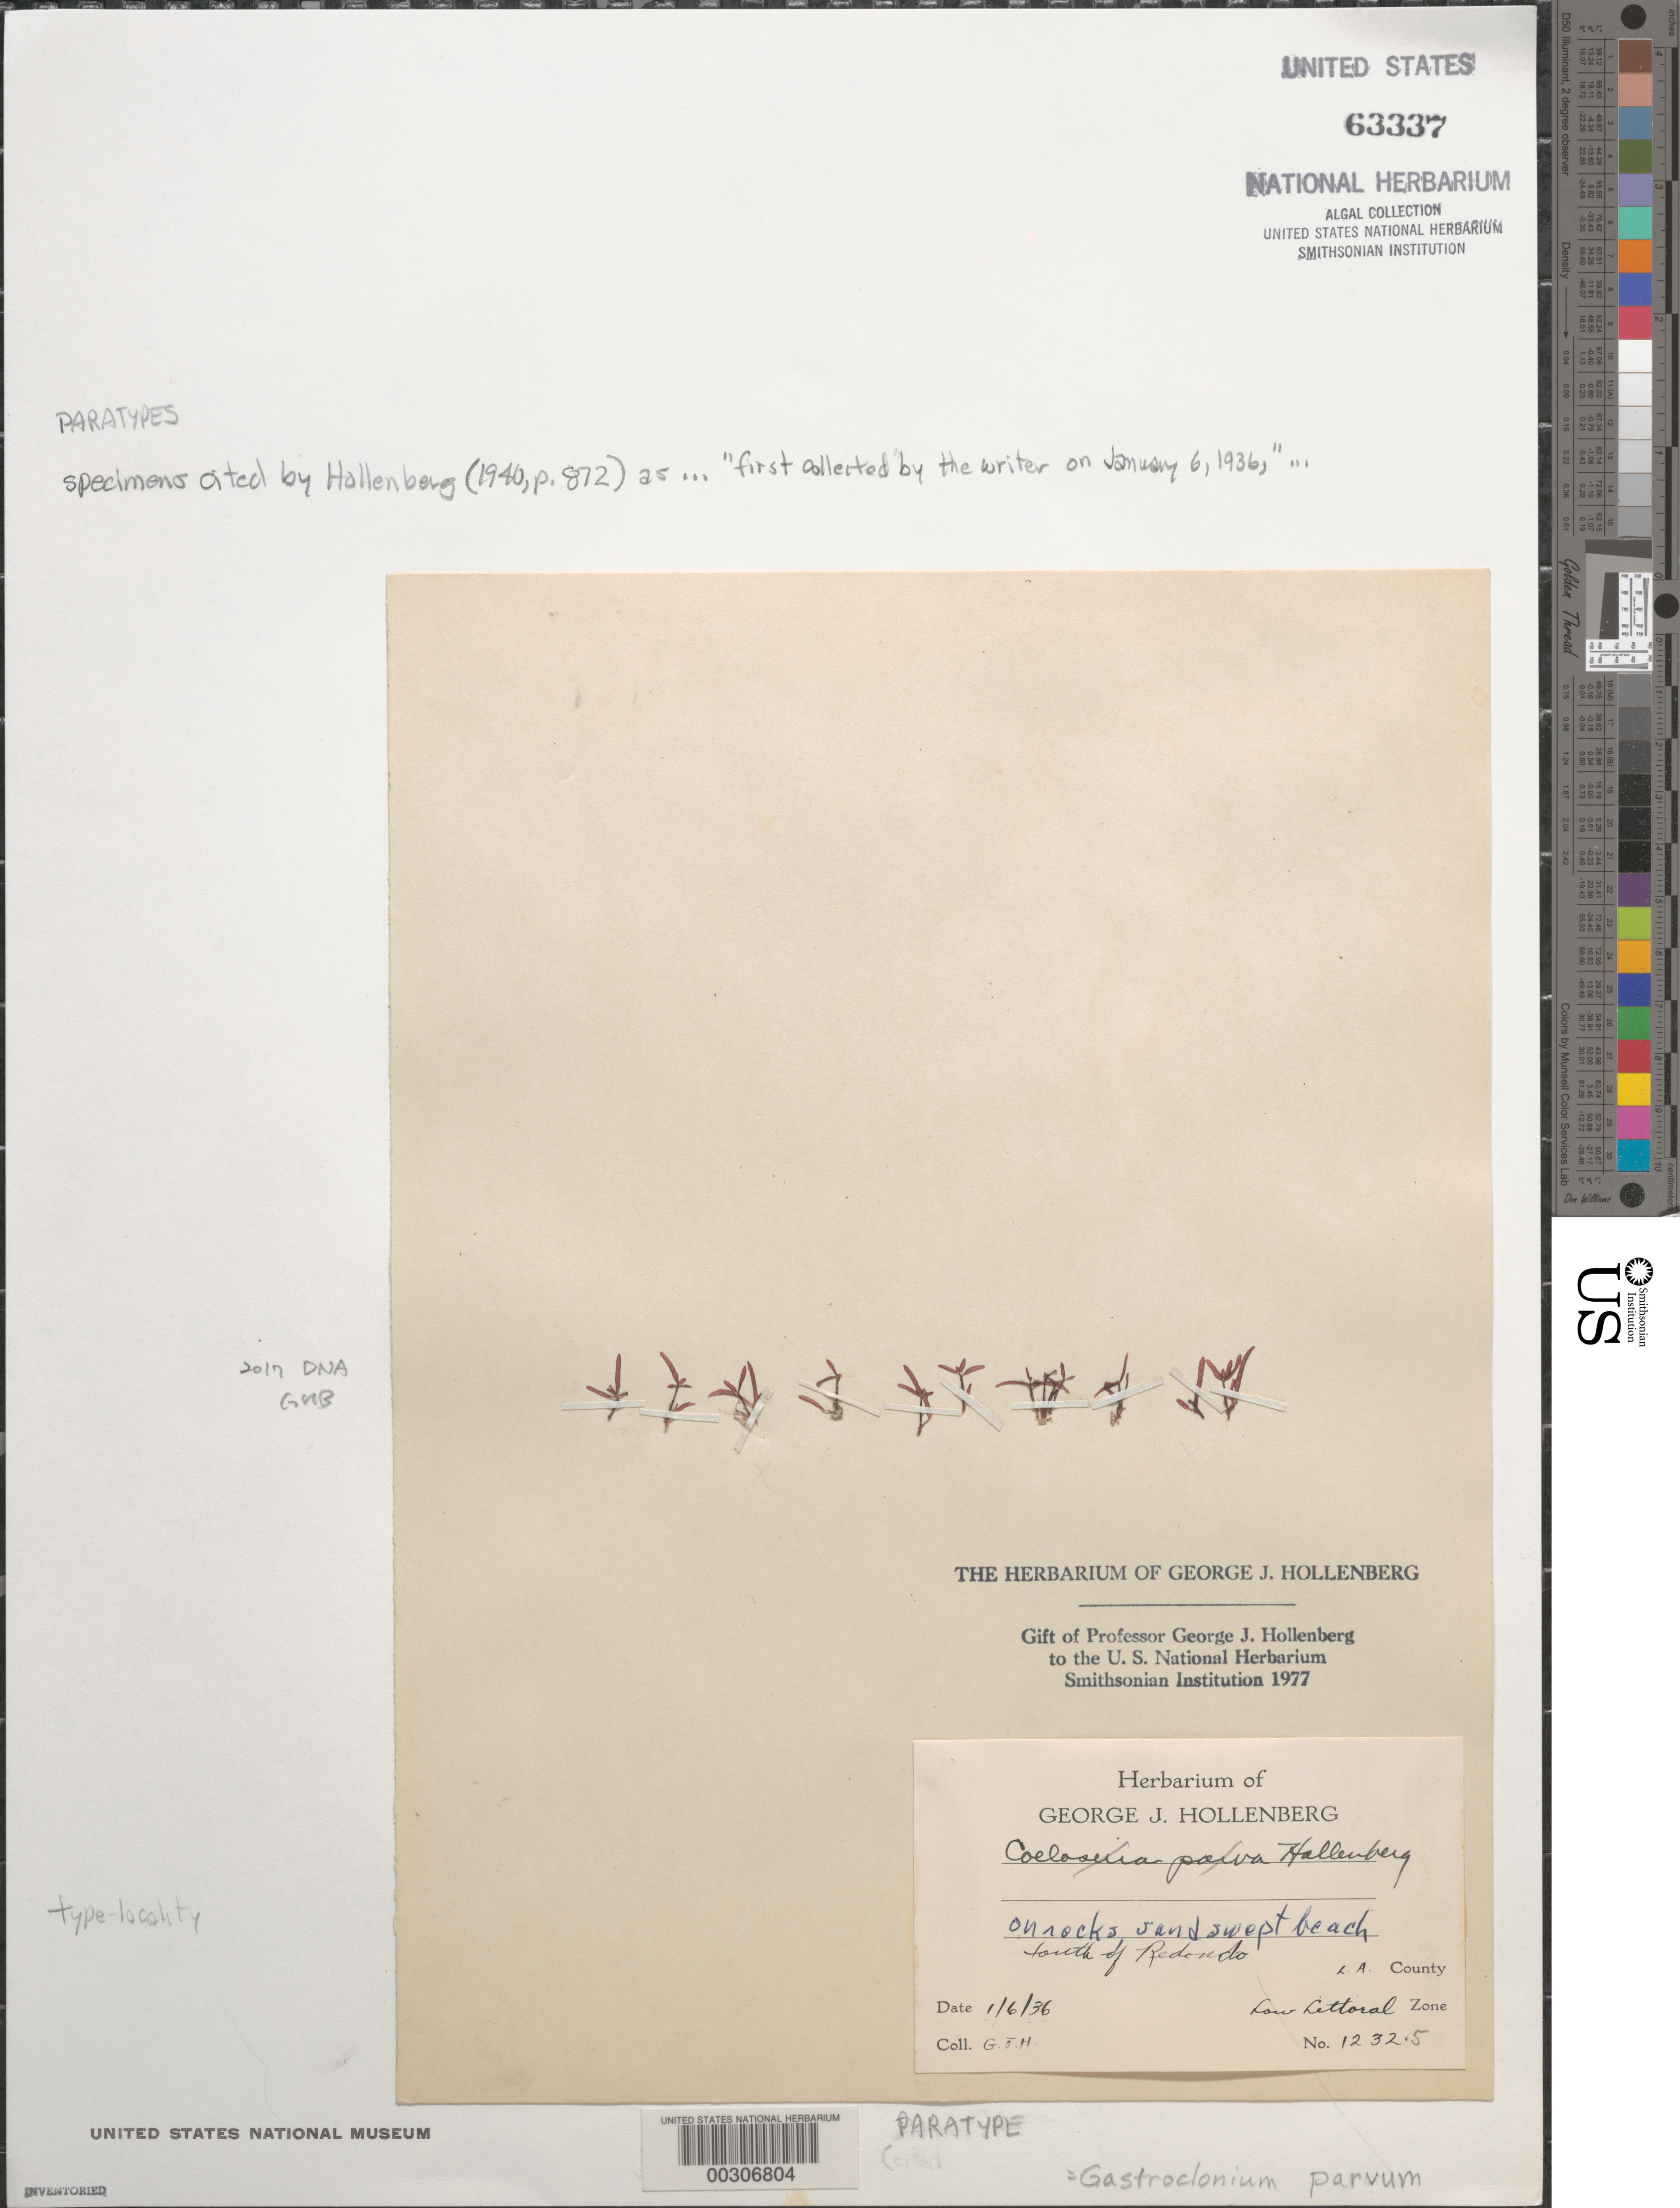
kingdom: Plantae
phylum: Rhodophyta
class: Florideophyceae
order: Rhodymeniales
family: Champiaceae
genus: Gastroclonium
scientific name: Gastroclonium parvum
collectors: G. Hollenberg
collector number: GJH 1232.5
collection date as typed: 06 Jan 1936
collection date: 1936-01-06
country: United States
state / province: California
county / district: Los Angeles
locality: South of Redondo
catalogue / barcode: US 63337